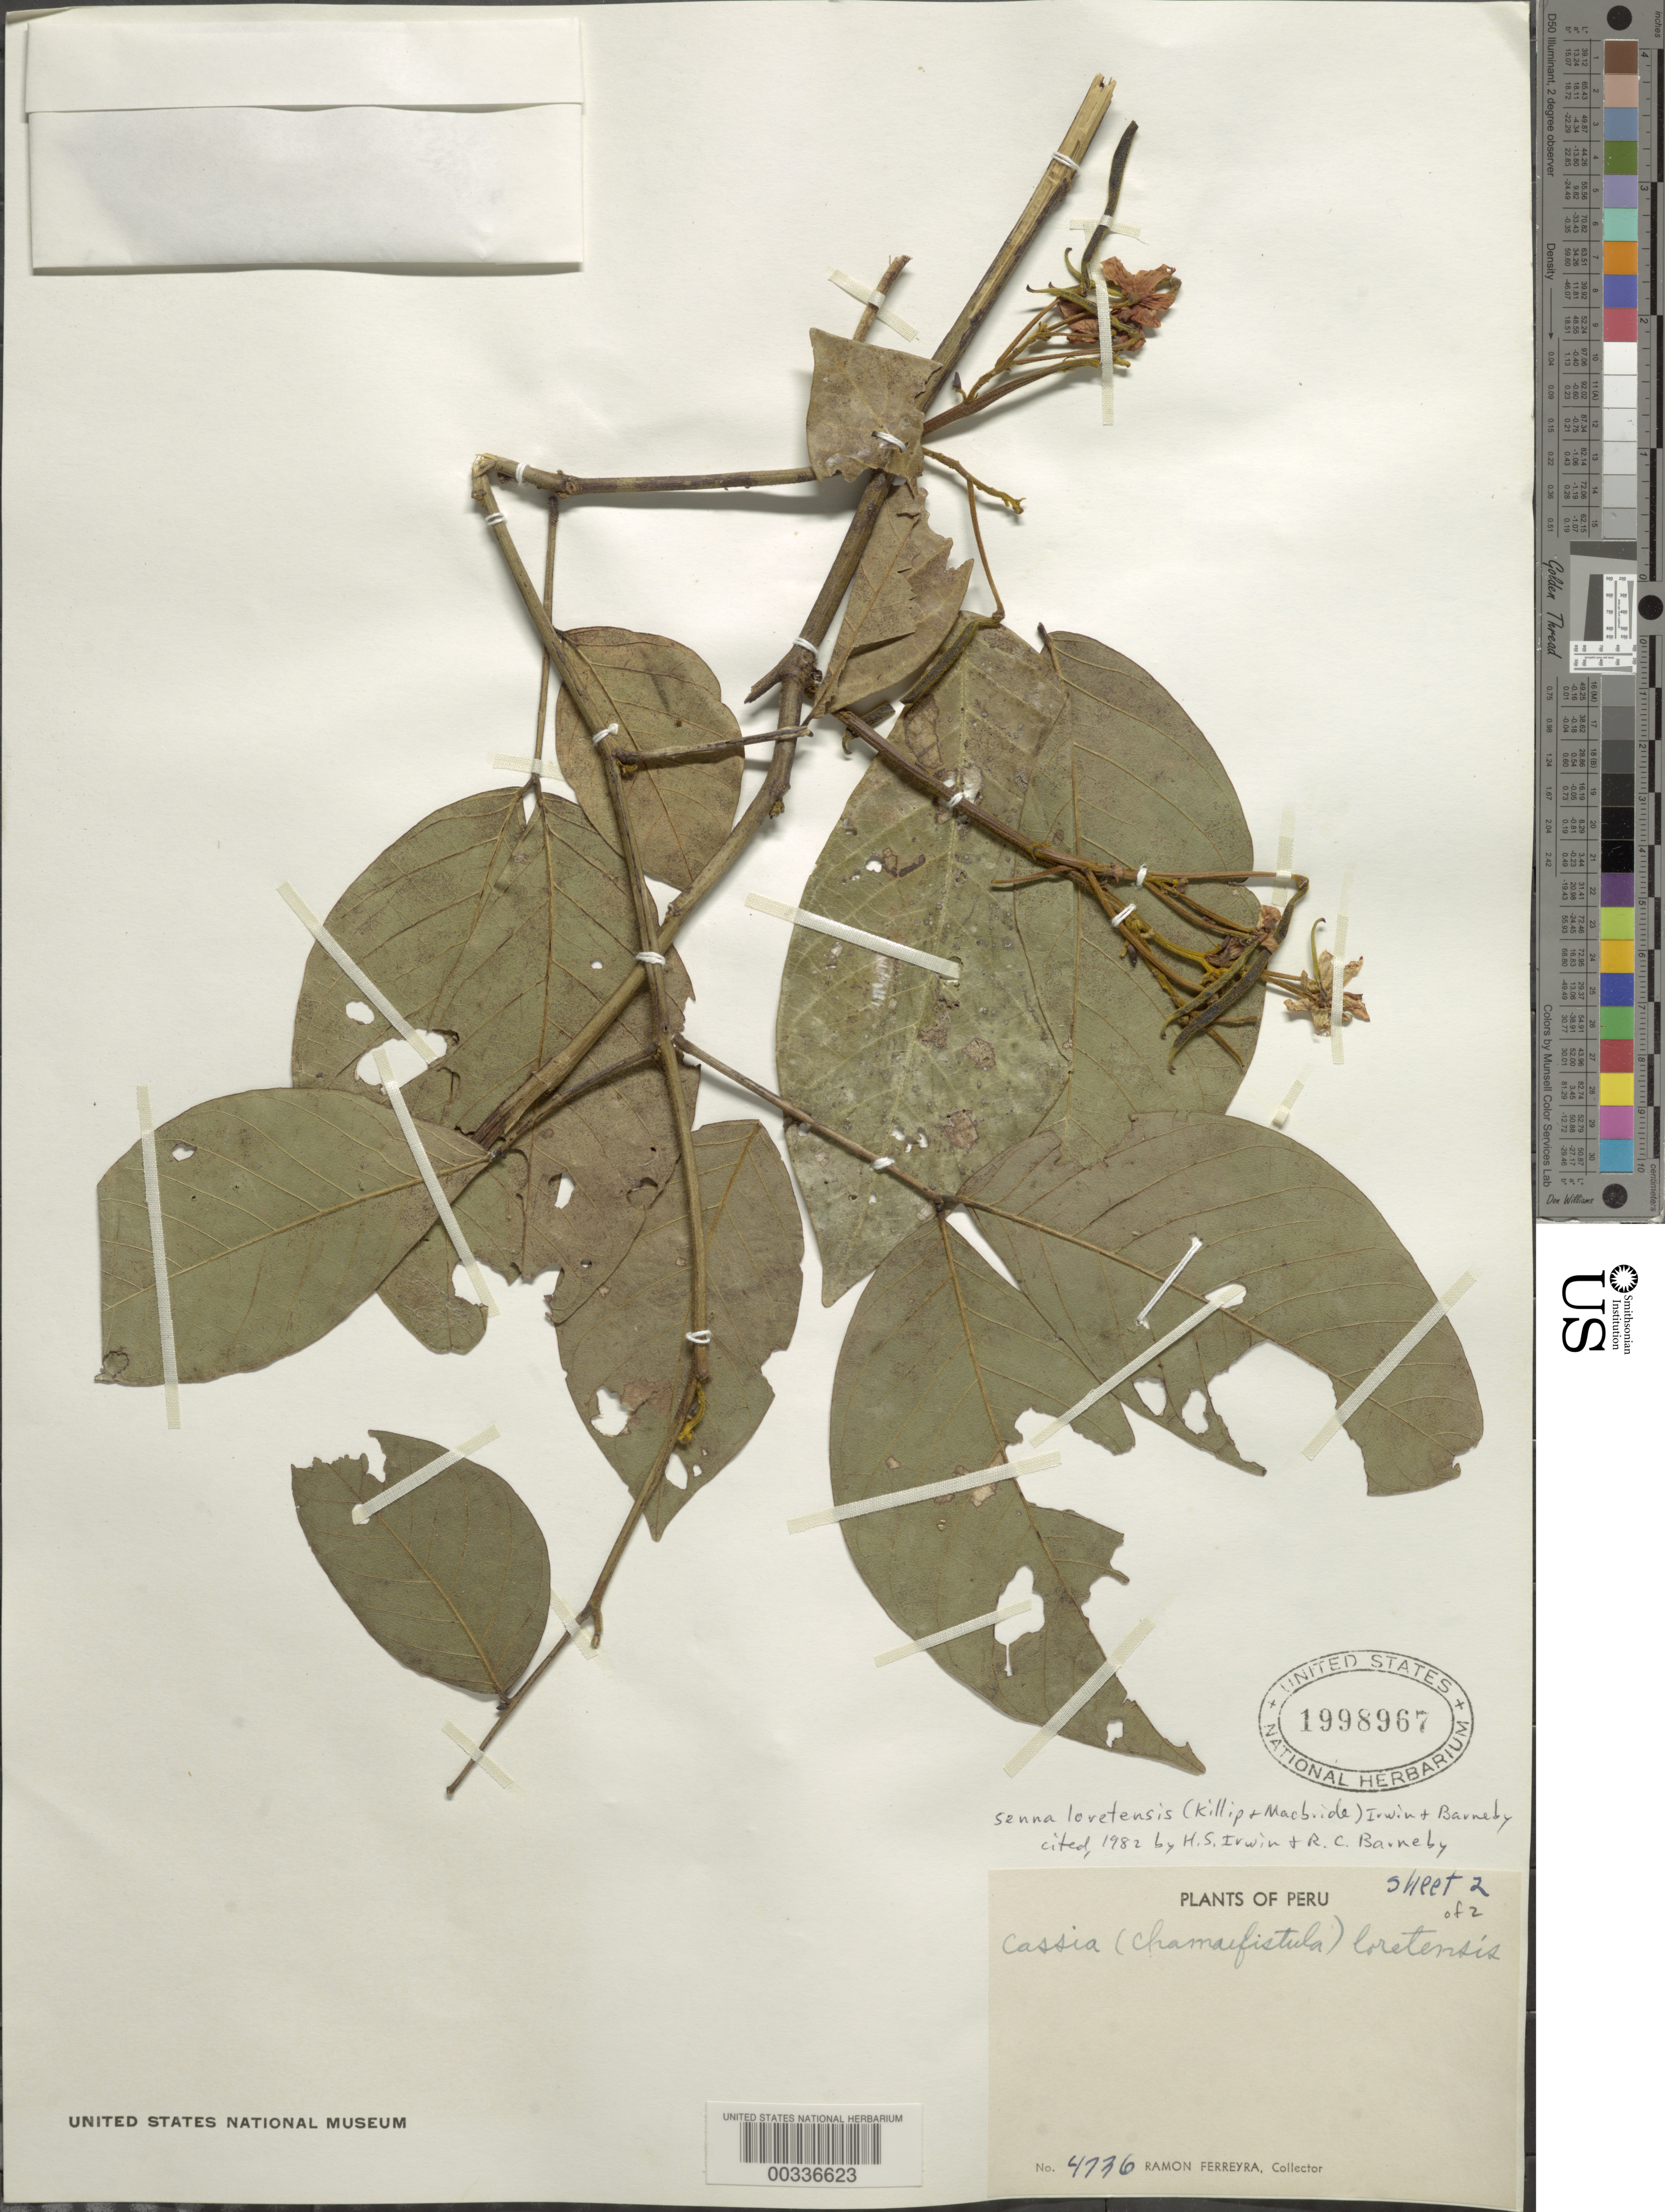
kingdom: Plantae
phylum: Tracheophyta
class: Magnoliopsida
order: Fabales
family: Fabaceae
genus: Senna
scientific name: Senna loretensis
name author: (Killip) H.S. Irwin & Barneby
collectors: R. A. Ferreyra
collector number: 4736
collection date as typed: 05 Sep 1948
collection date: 1948-09-05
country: Peru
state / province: San Martín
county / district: Huallaga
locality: Between bella vista and banos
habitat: Declining tropical forest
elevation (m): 200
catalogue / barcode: US 1998967